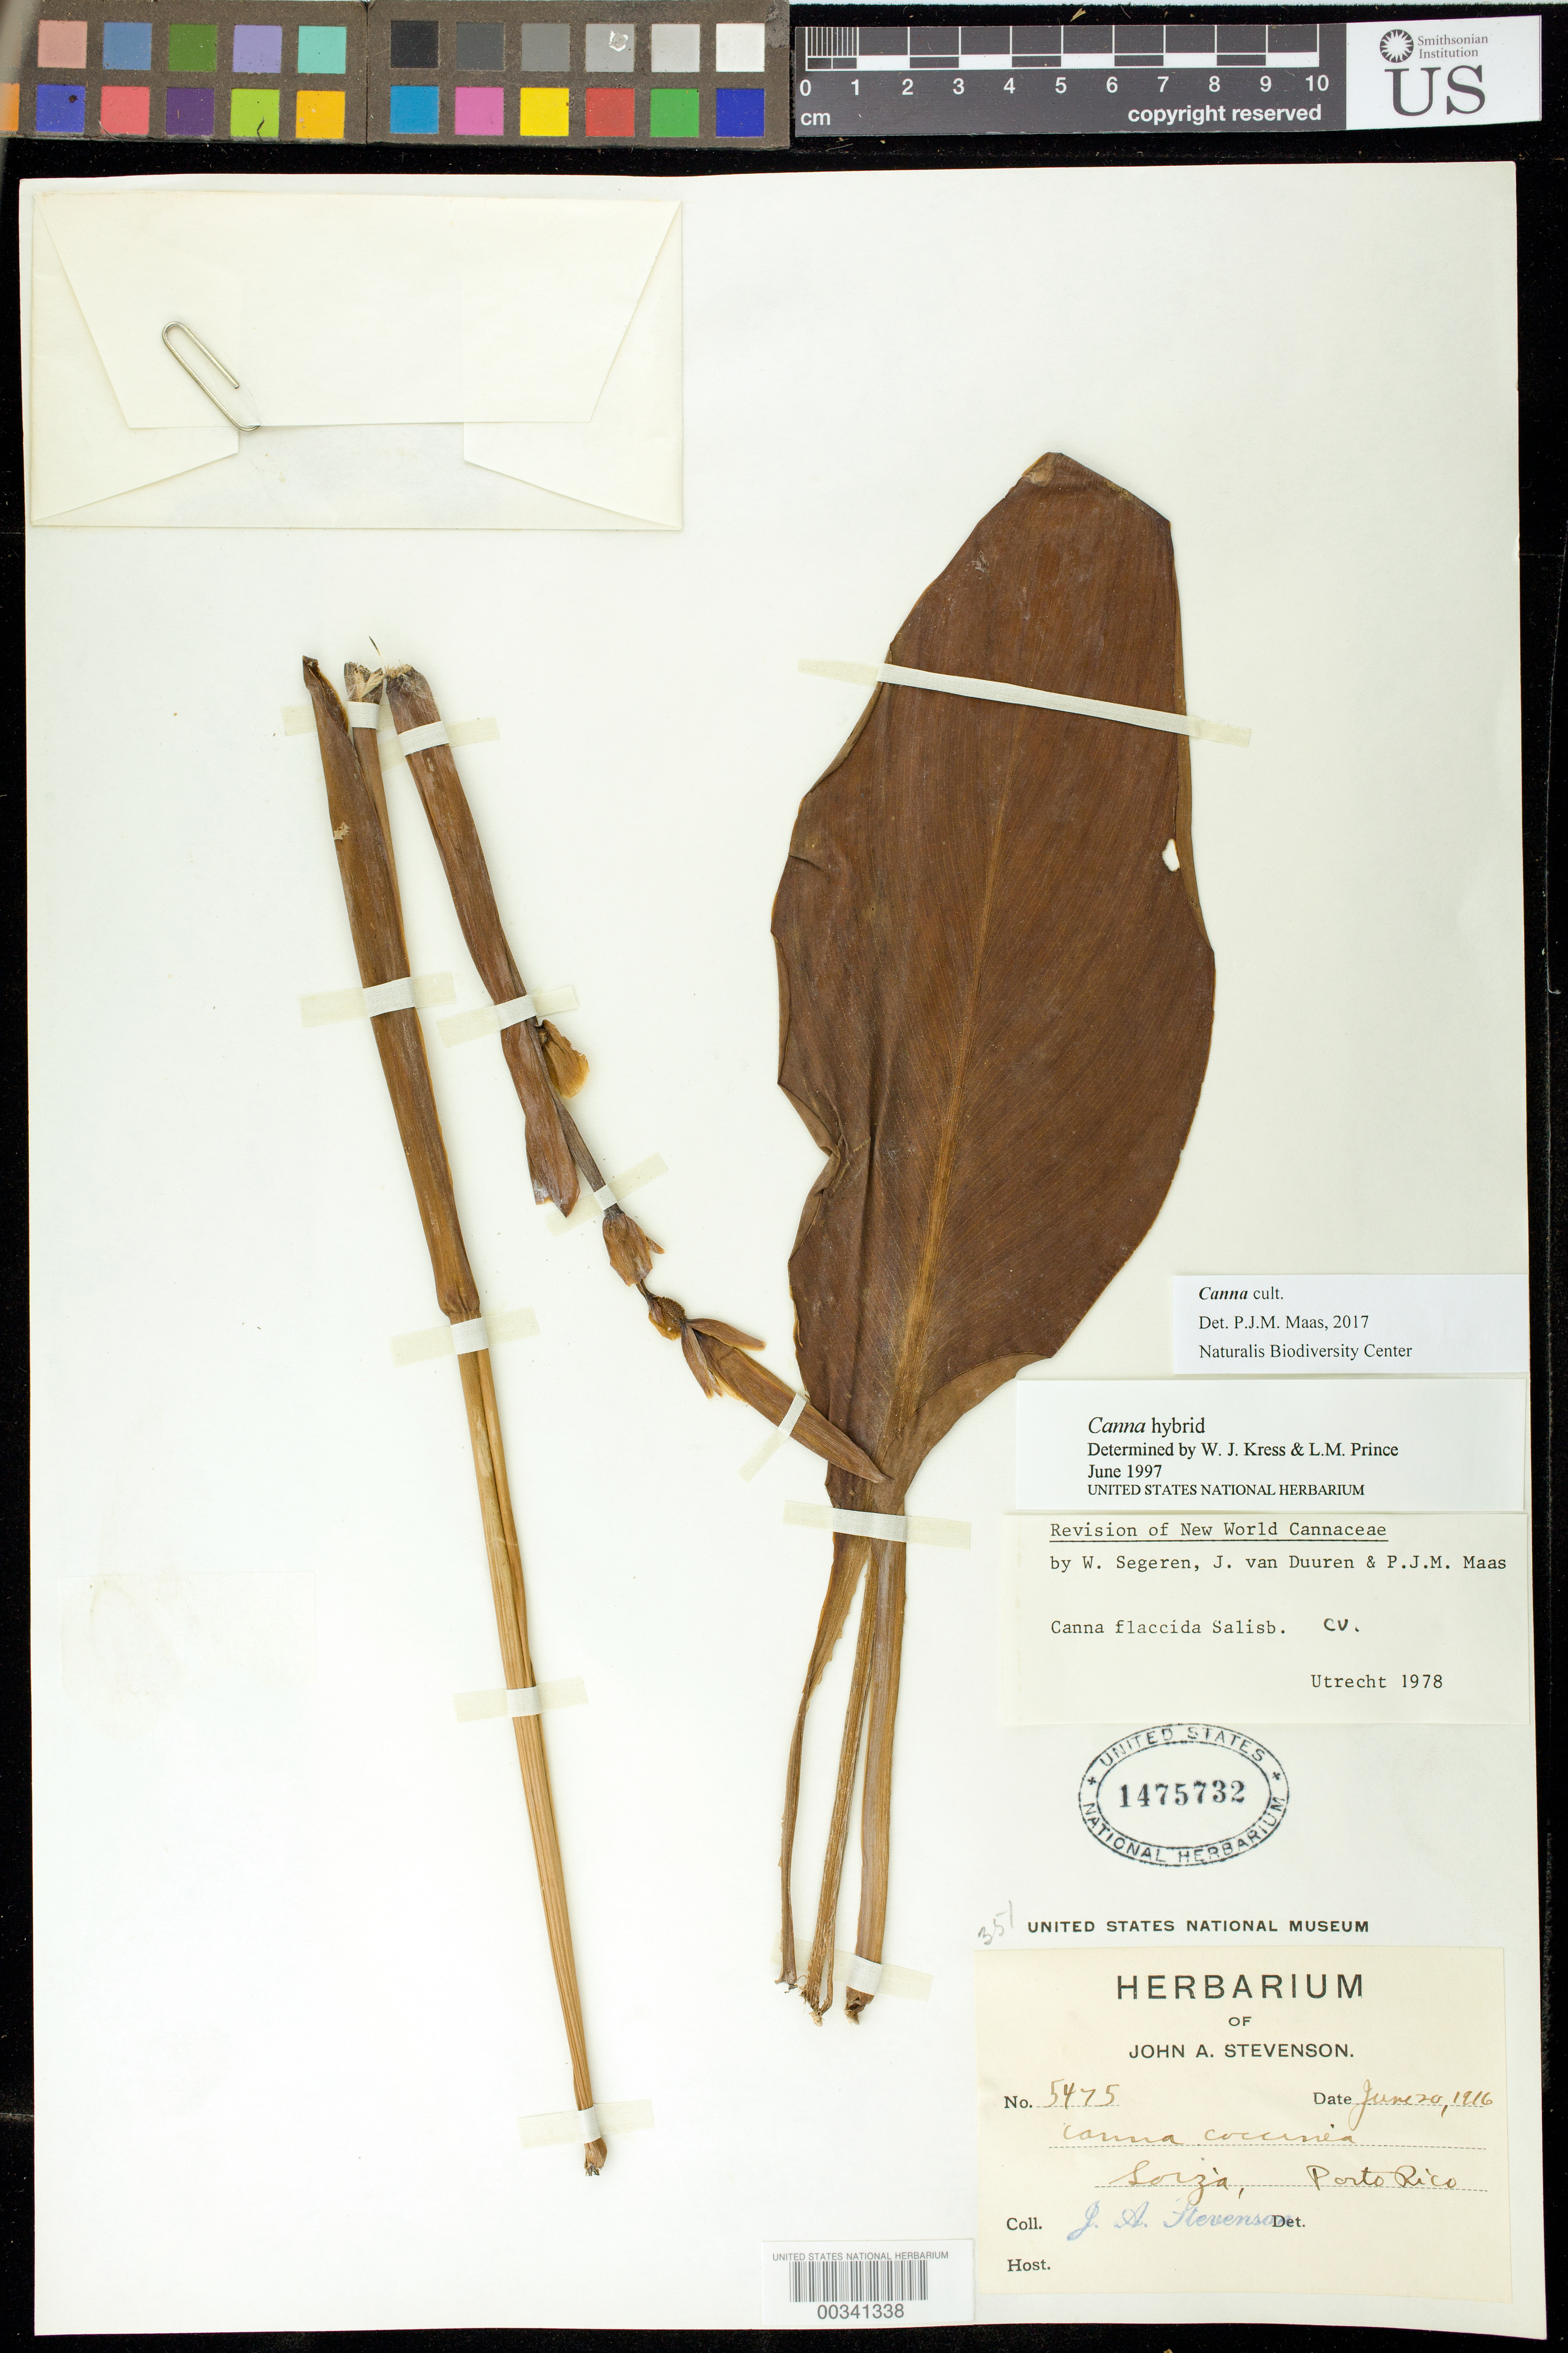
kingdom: Plantae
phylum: Tracheophyta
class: Liliopsida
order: Zingiberales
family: Cannaceae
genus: Canna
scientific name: Canna sp.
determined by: Maas, Paul J. M.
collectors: J. Stevenson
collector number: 5475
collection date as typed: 20 Jun 1916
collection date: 1916-06-20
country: Puerto Rico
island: Greater Antilles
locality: Loiza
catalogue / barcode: US 1475732